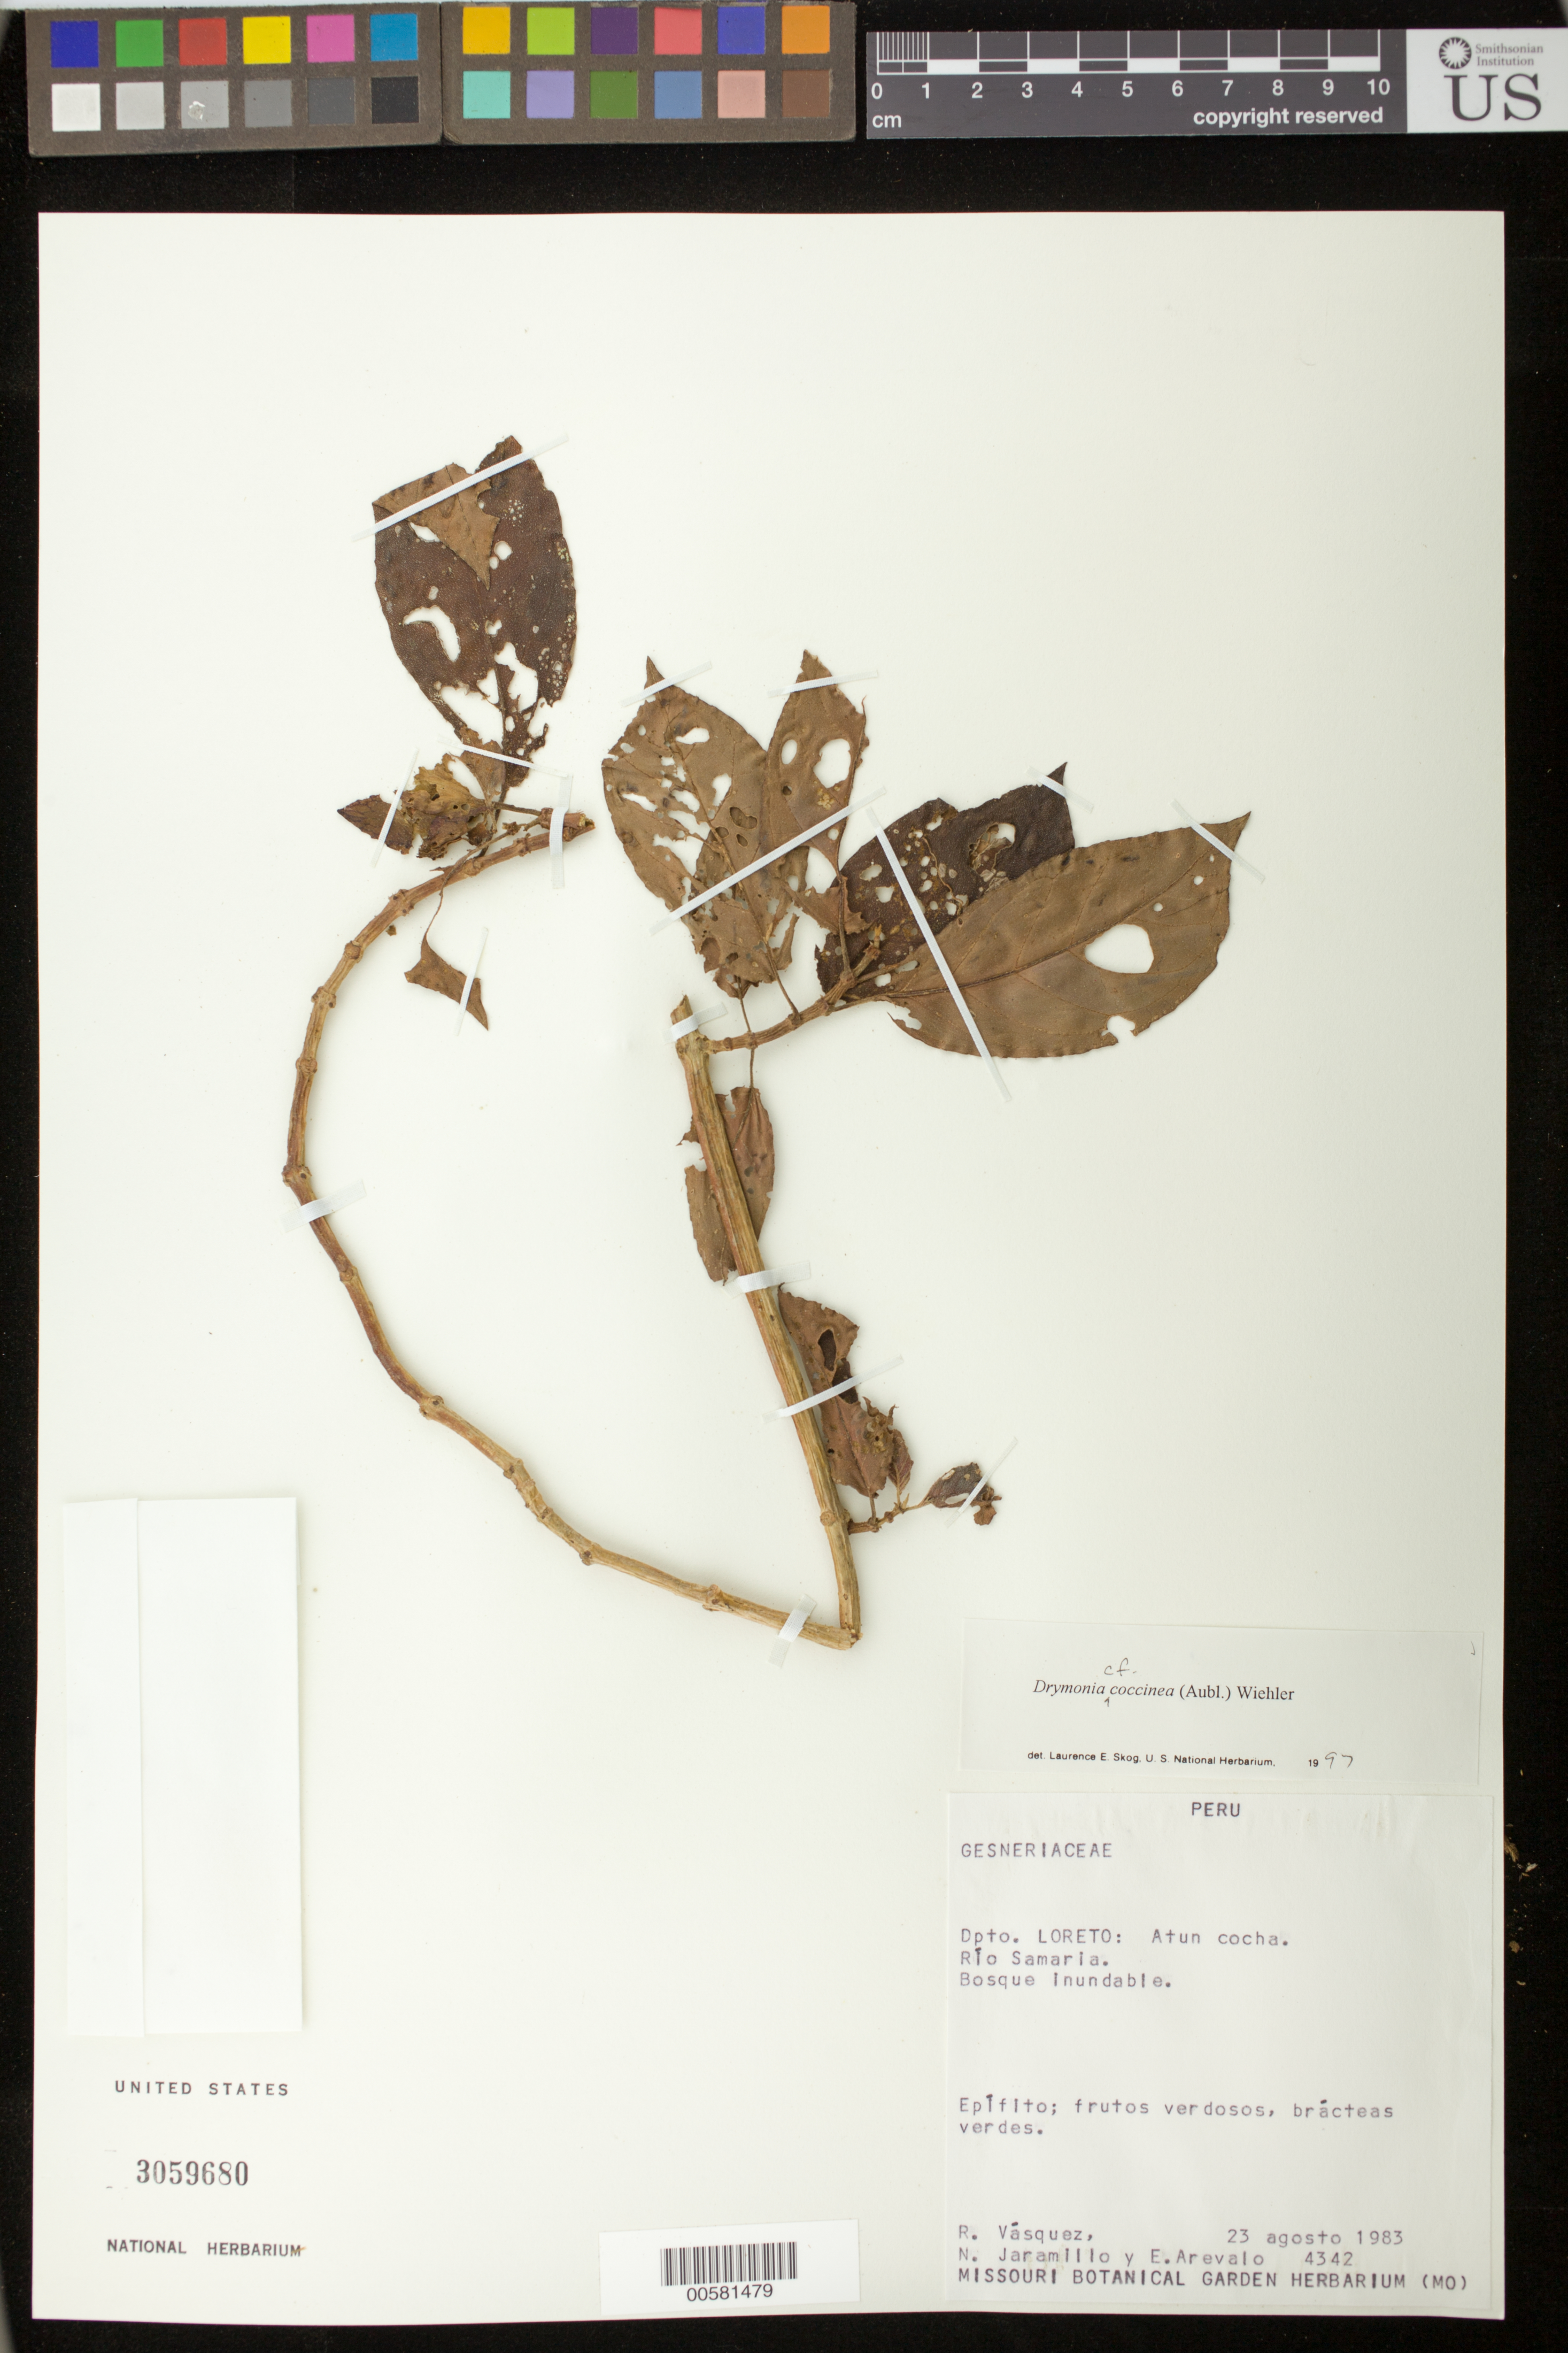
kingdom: Plantae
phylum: Tracheophyta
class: Magnoliopsida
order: Lamiales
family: Gesneriaceae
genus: Drymonia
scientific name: Drymonia coccinea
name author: (Aubl.) Wiehler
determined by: Skog, Laurence E.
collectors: R. Vásquez, N. Jaramillo & E. Arevalo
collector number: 4342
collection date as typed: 23 Aug 1983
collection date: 1983-08-23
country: Peru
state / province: Loreto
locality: Atun cocha, Río Samaria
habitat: Bosque inundable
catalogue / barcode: US 3059680